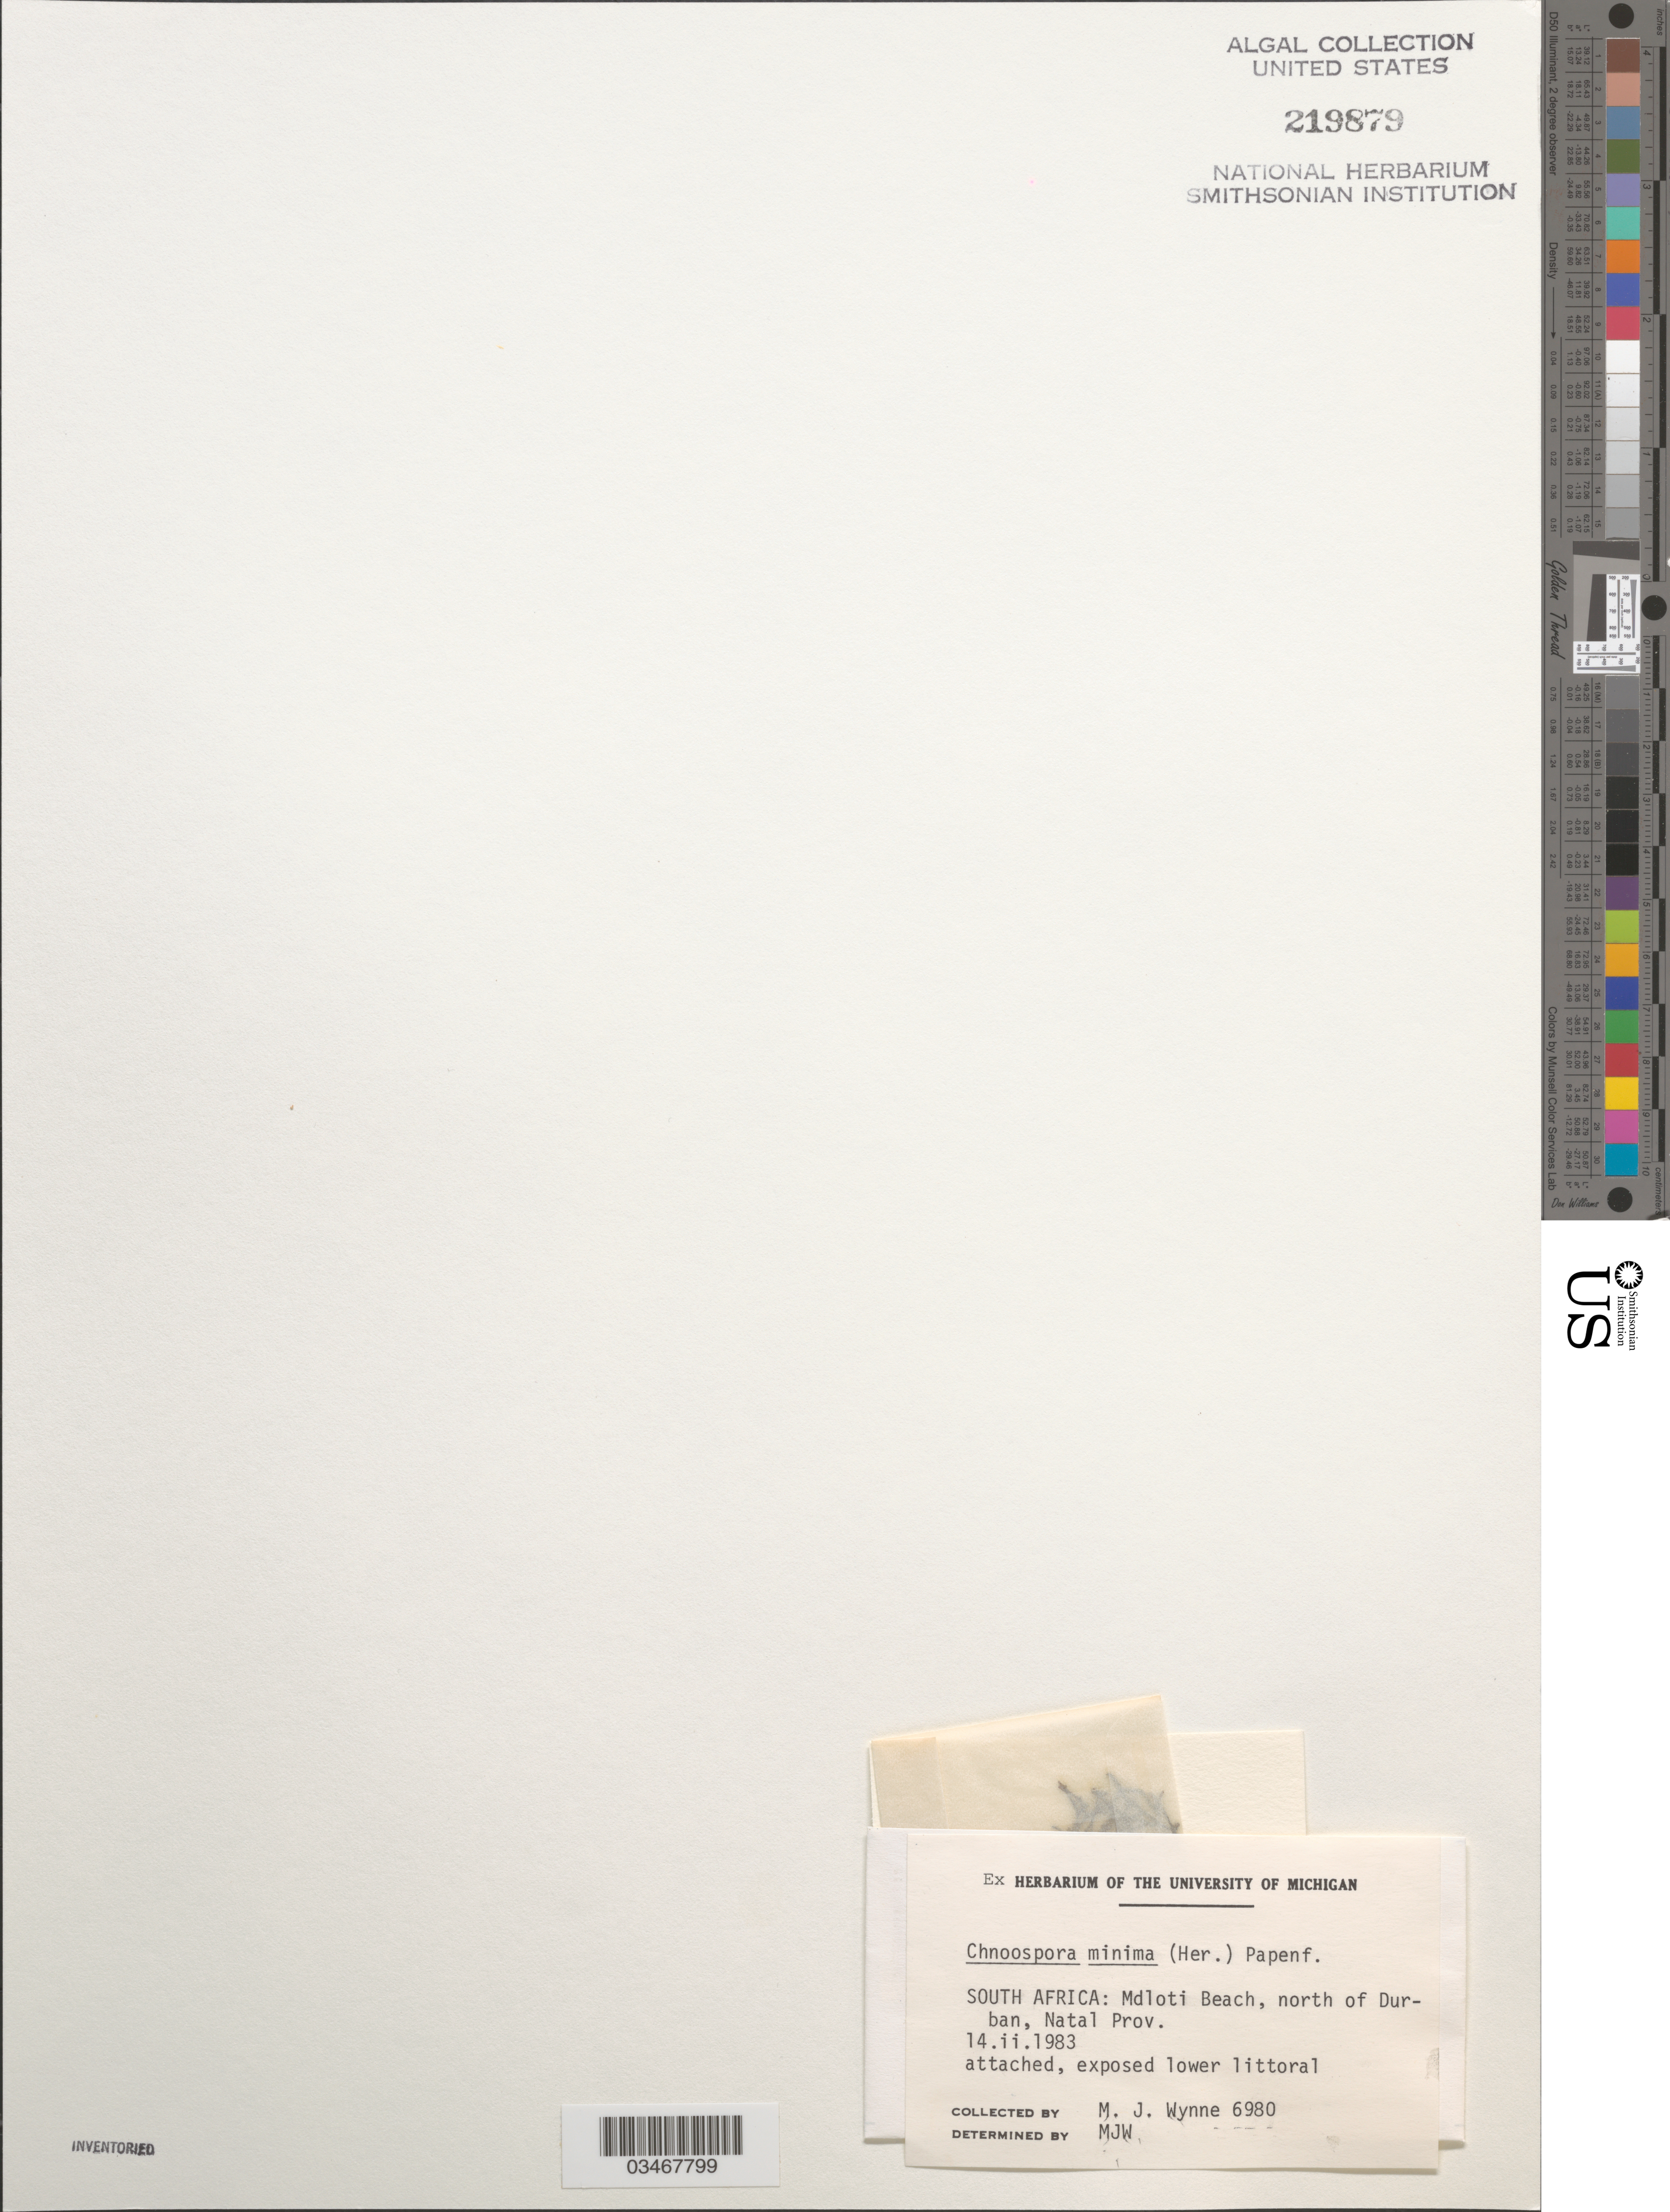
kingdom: Chromista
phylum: Ochrophyta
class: Phaeophyceae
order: Scytosiphonales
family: Scytosiphonaceae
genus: Chnoospora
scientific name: Chnoospora minima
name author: (Hering) Papenf.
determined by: Wynne, M. J.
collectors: M.J. Wynne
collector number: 6980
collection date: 1983-02-14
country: South Africa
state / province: KwaZulu-Natal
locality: North of Durban. Mdloti Beach.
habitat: Attached, exposed lower littoral.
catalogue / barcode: US 219879